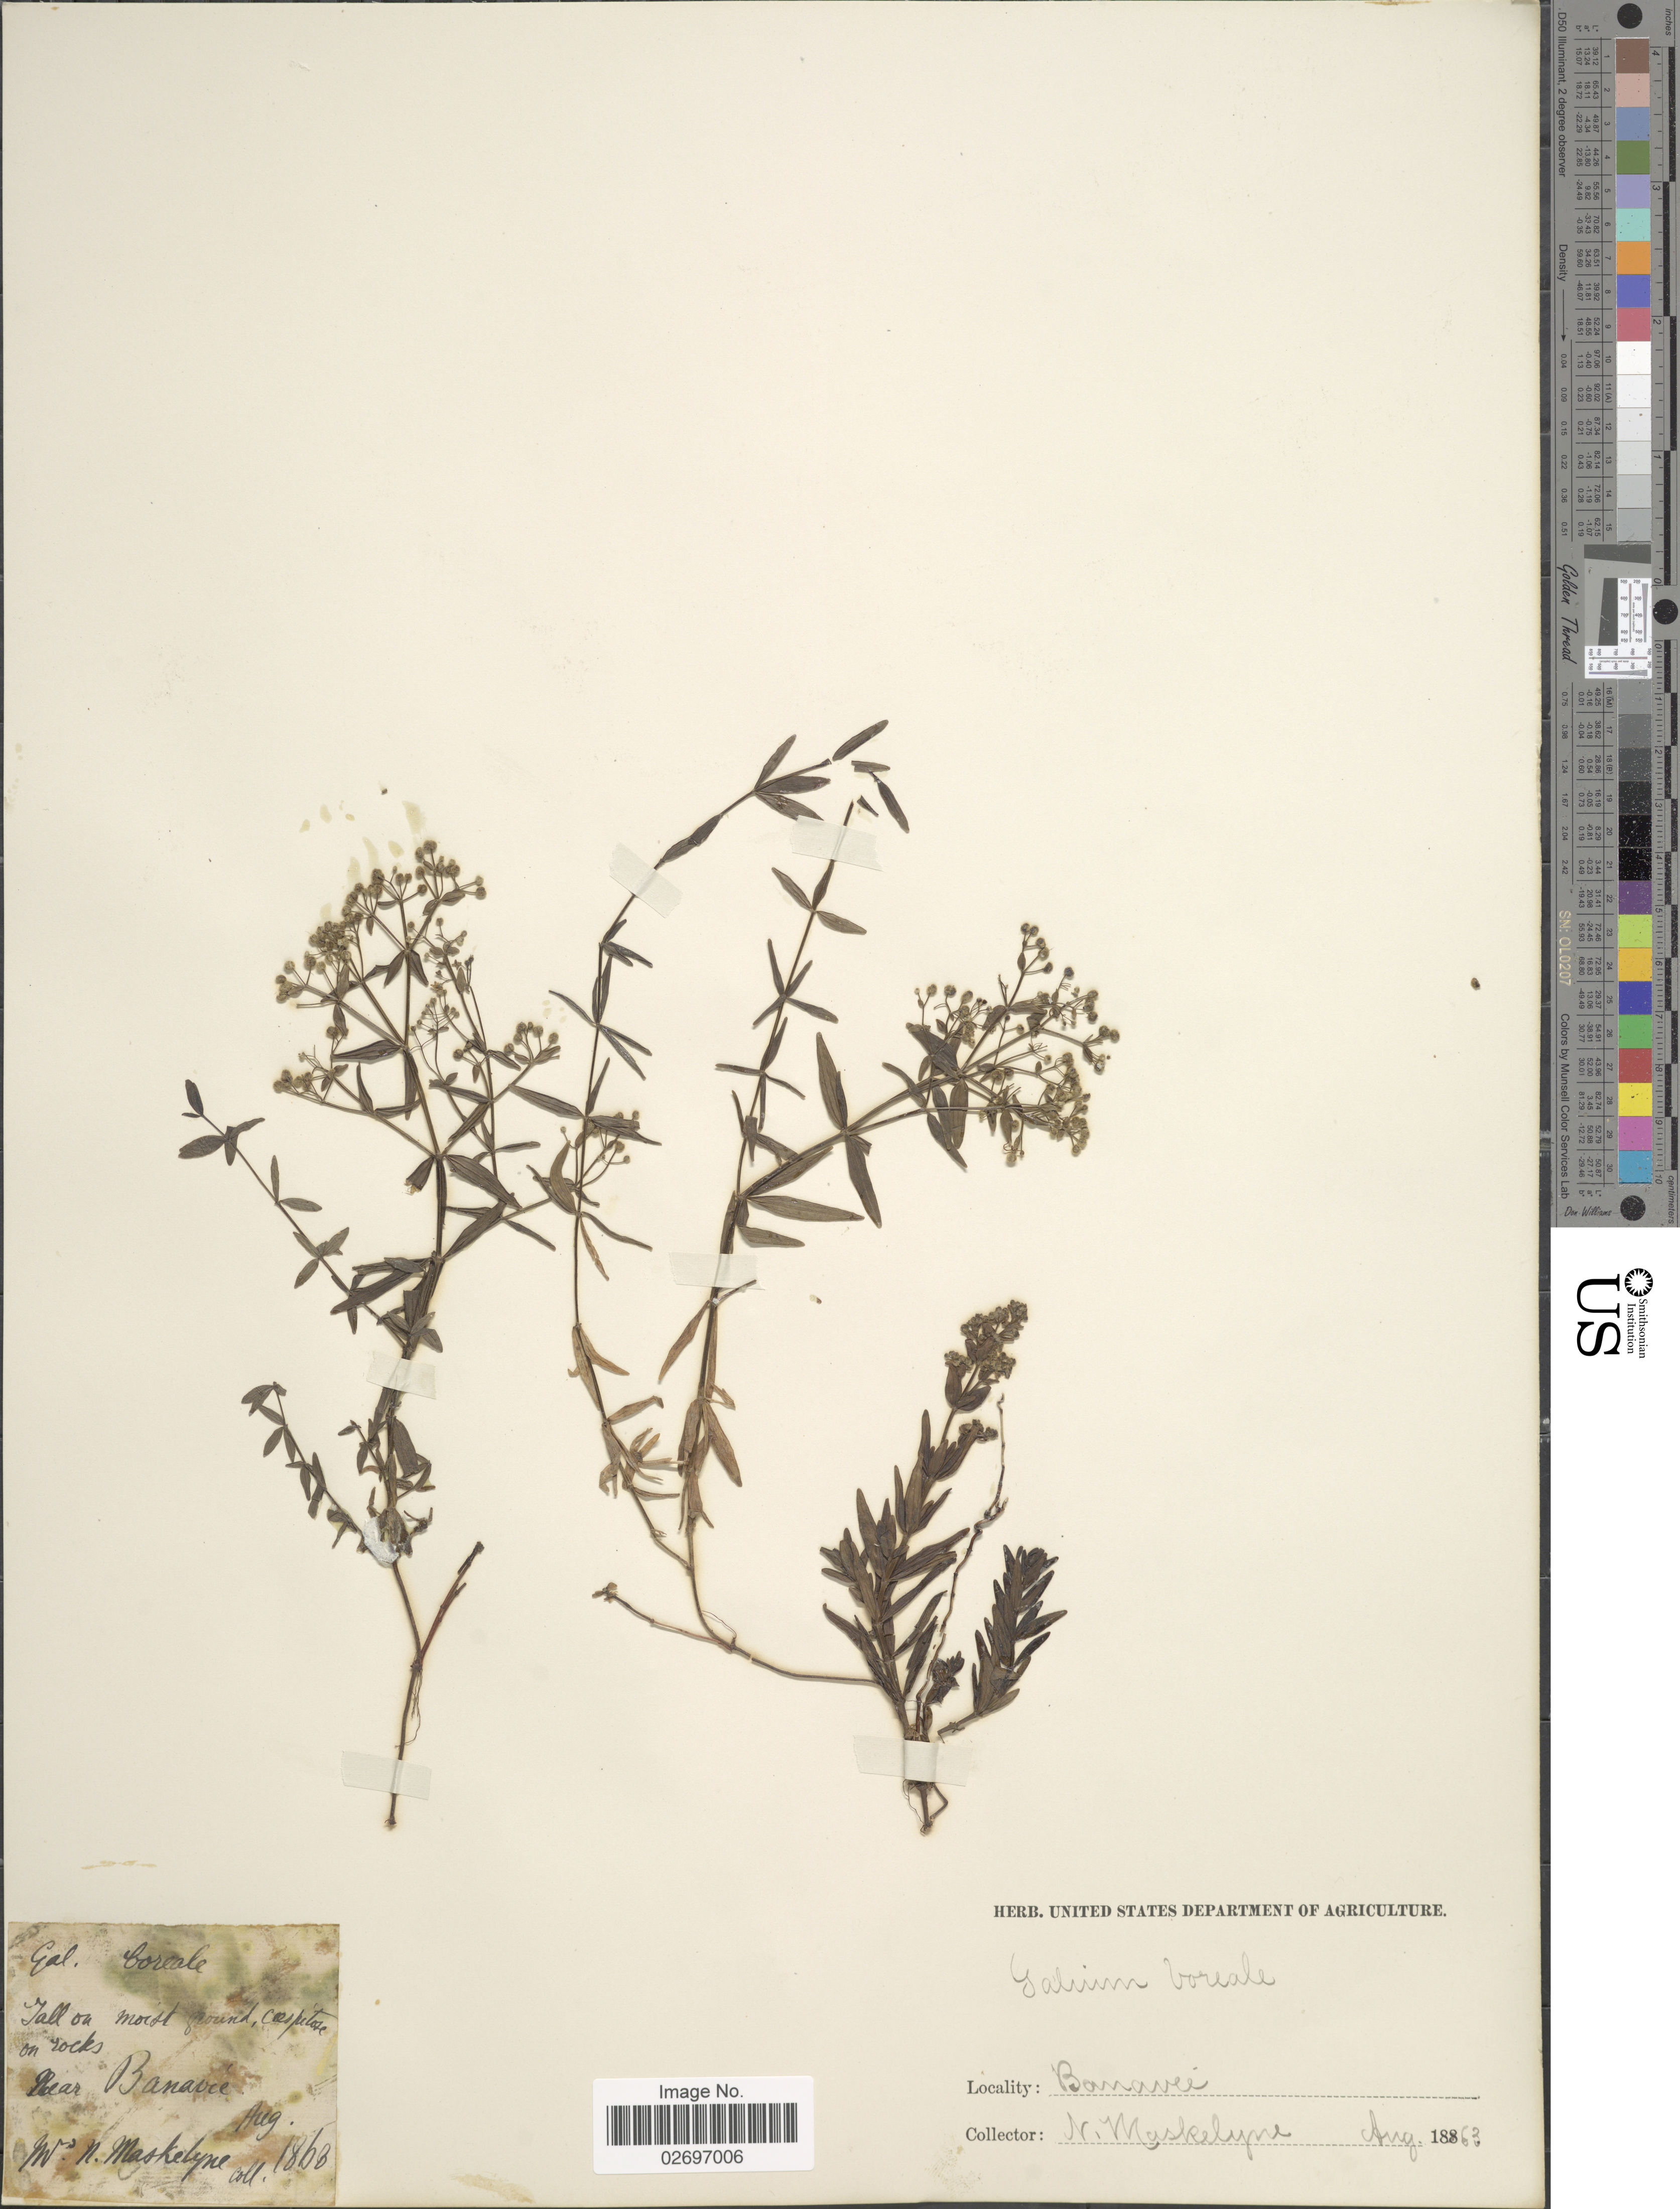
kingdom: Plantae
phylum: Tracheophyta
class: Magnoliopsida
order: Gentianales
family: Rubiaceae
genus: Galium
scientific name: Galium boreale L.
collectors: N. Maskelyne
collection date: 1863-08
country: United Kingdom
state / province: Scotland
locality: Near Banavie